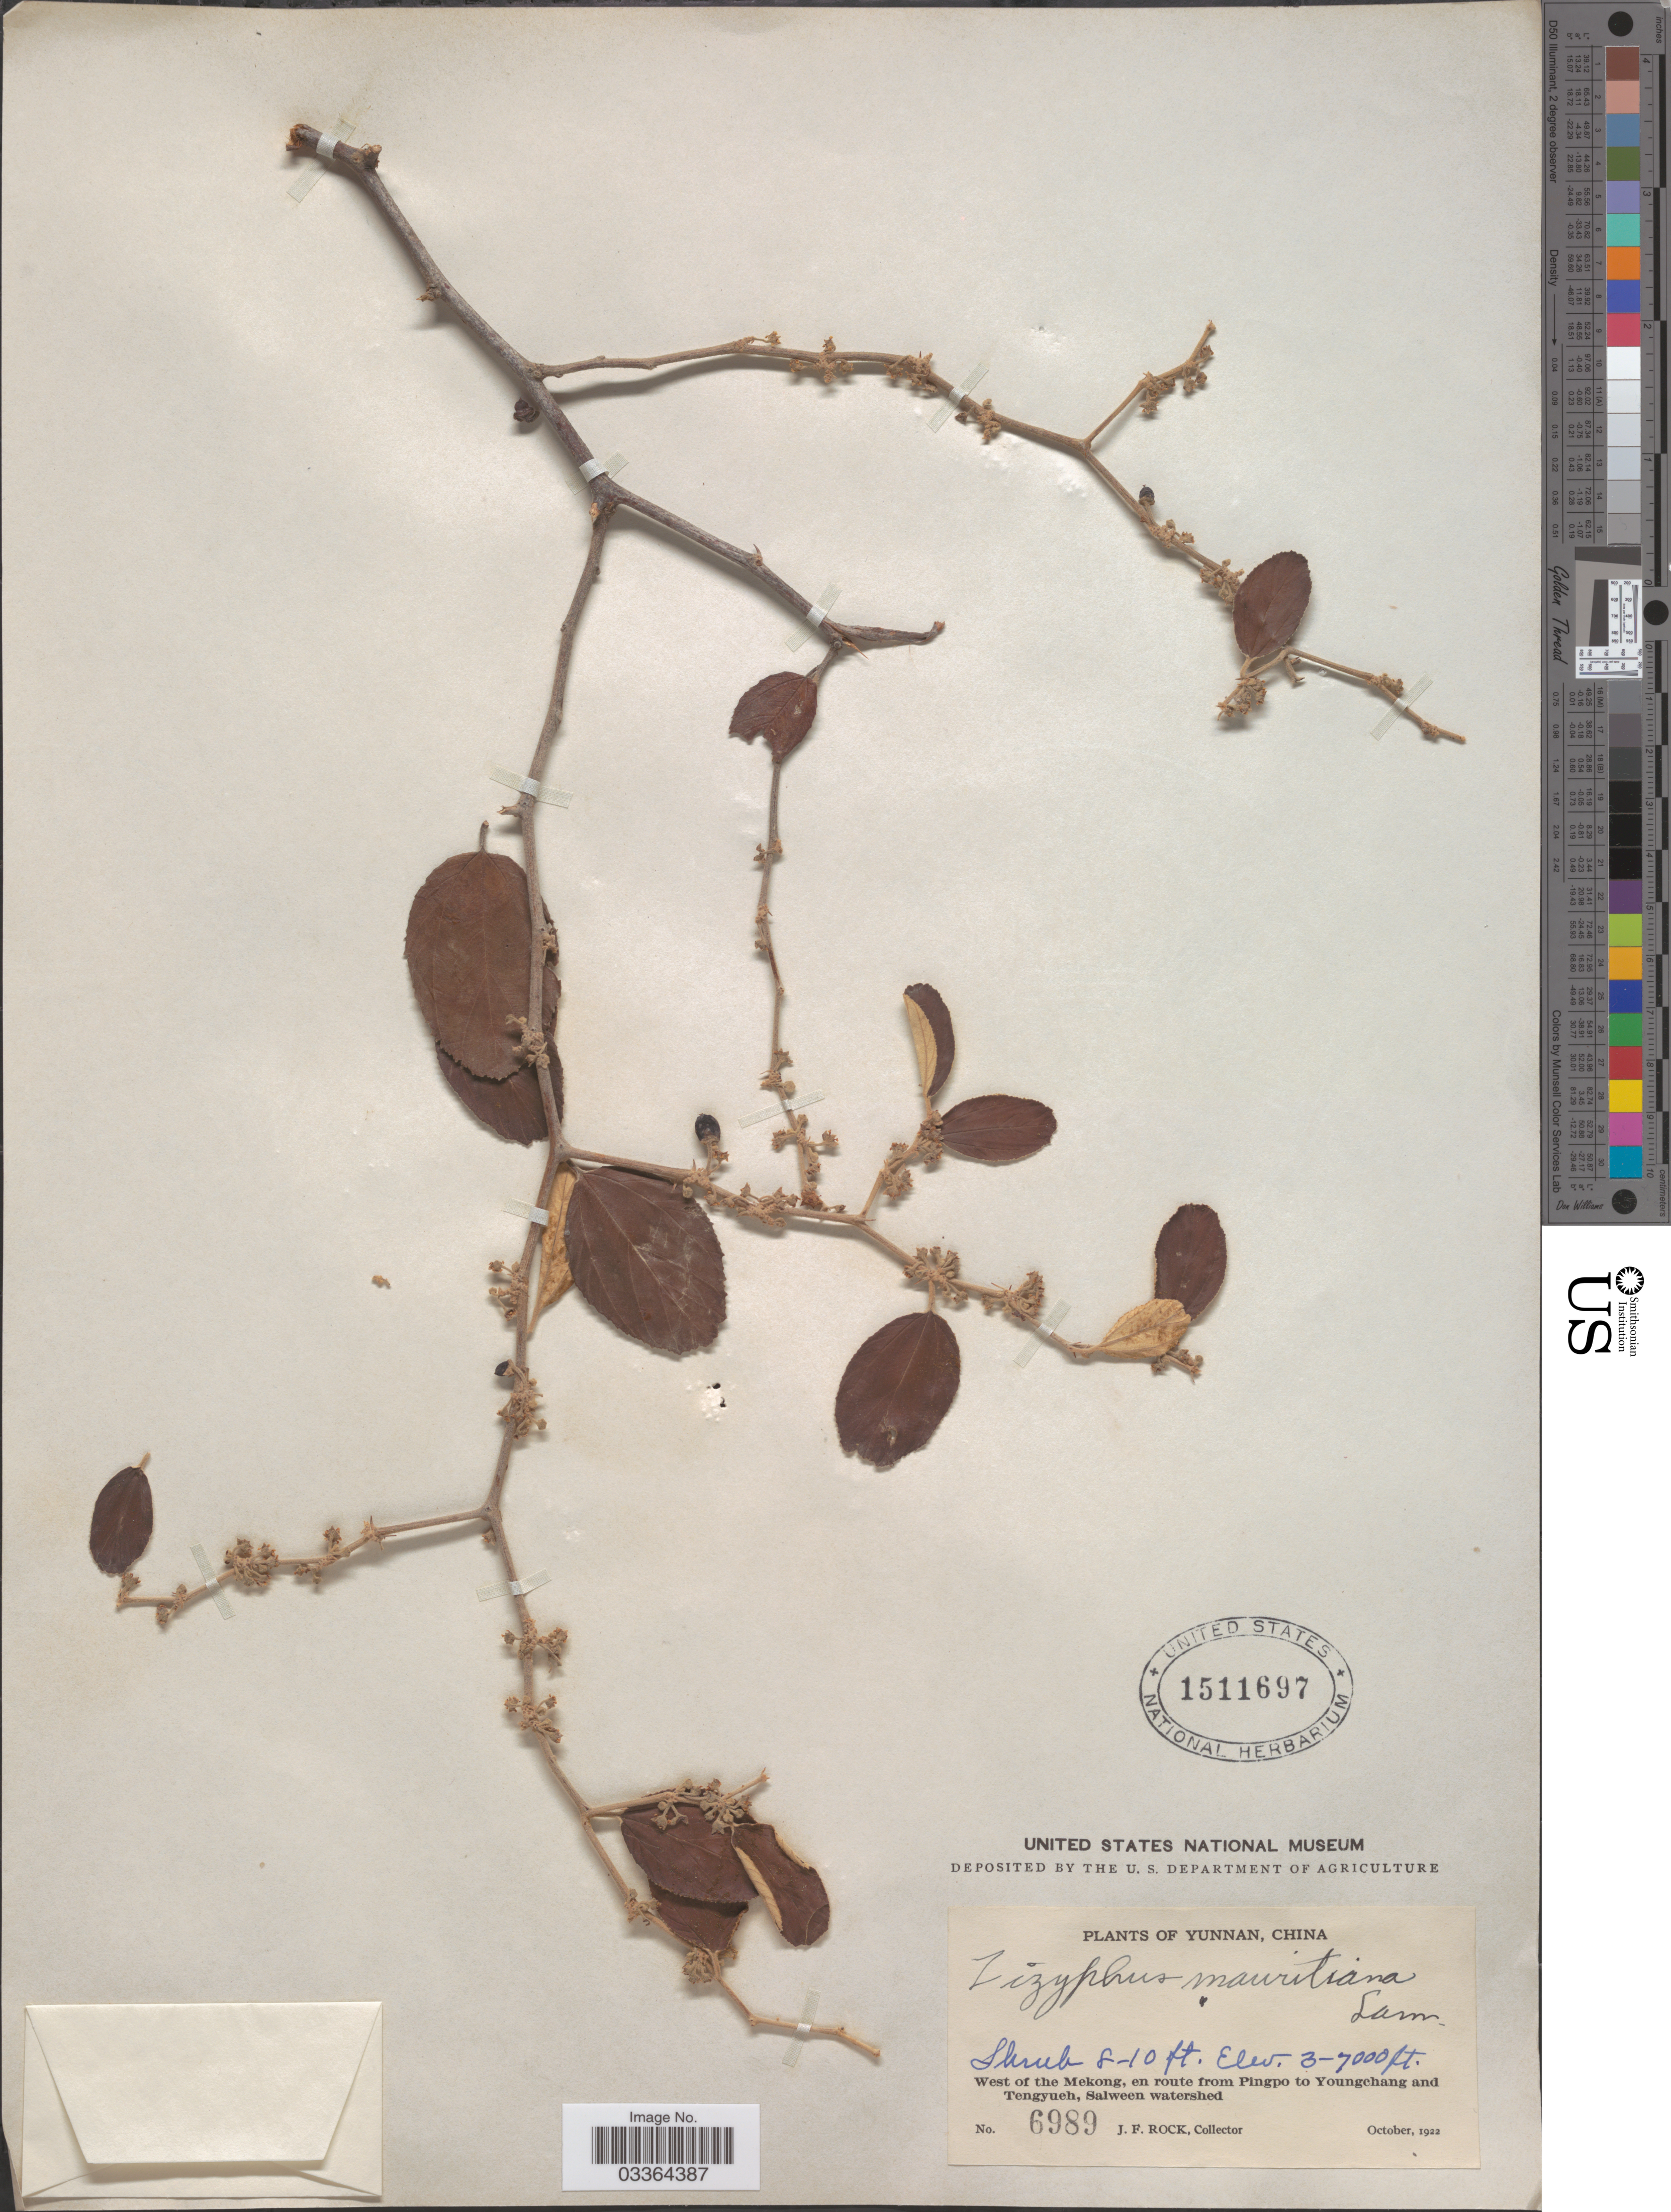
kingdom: Plantae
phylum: Tracheophyta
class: Magnoliopsida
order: Rosales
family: Rhamnaceae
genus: Ziziphus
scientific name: Ziziphus mauritiana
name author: Lam.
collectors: J. Rock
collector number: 6989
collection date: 1922-10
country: China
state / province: Yunnan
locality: West of the Mekong, en route from Pingpo to Youngchang and Tengyueh, Salween watershed.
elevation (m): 914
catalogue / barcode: US 1511697